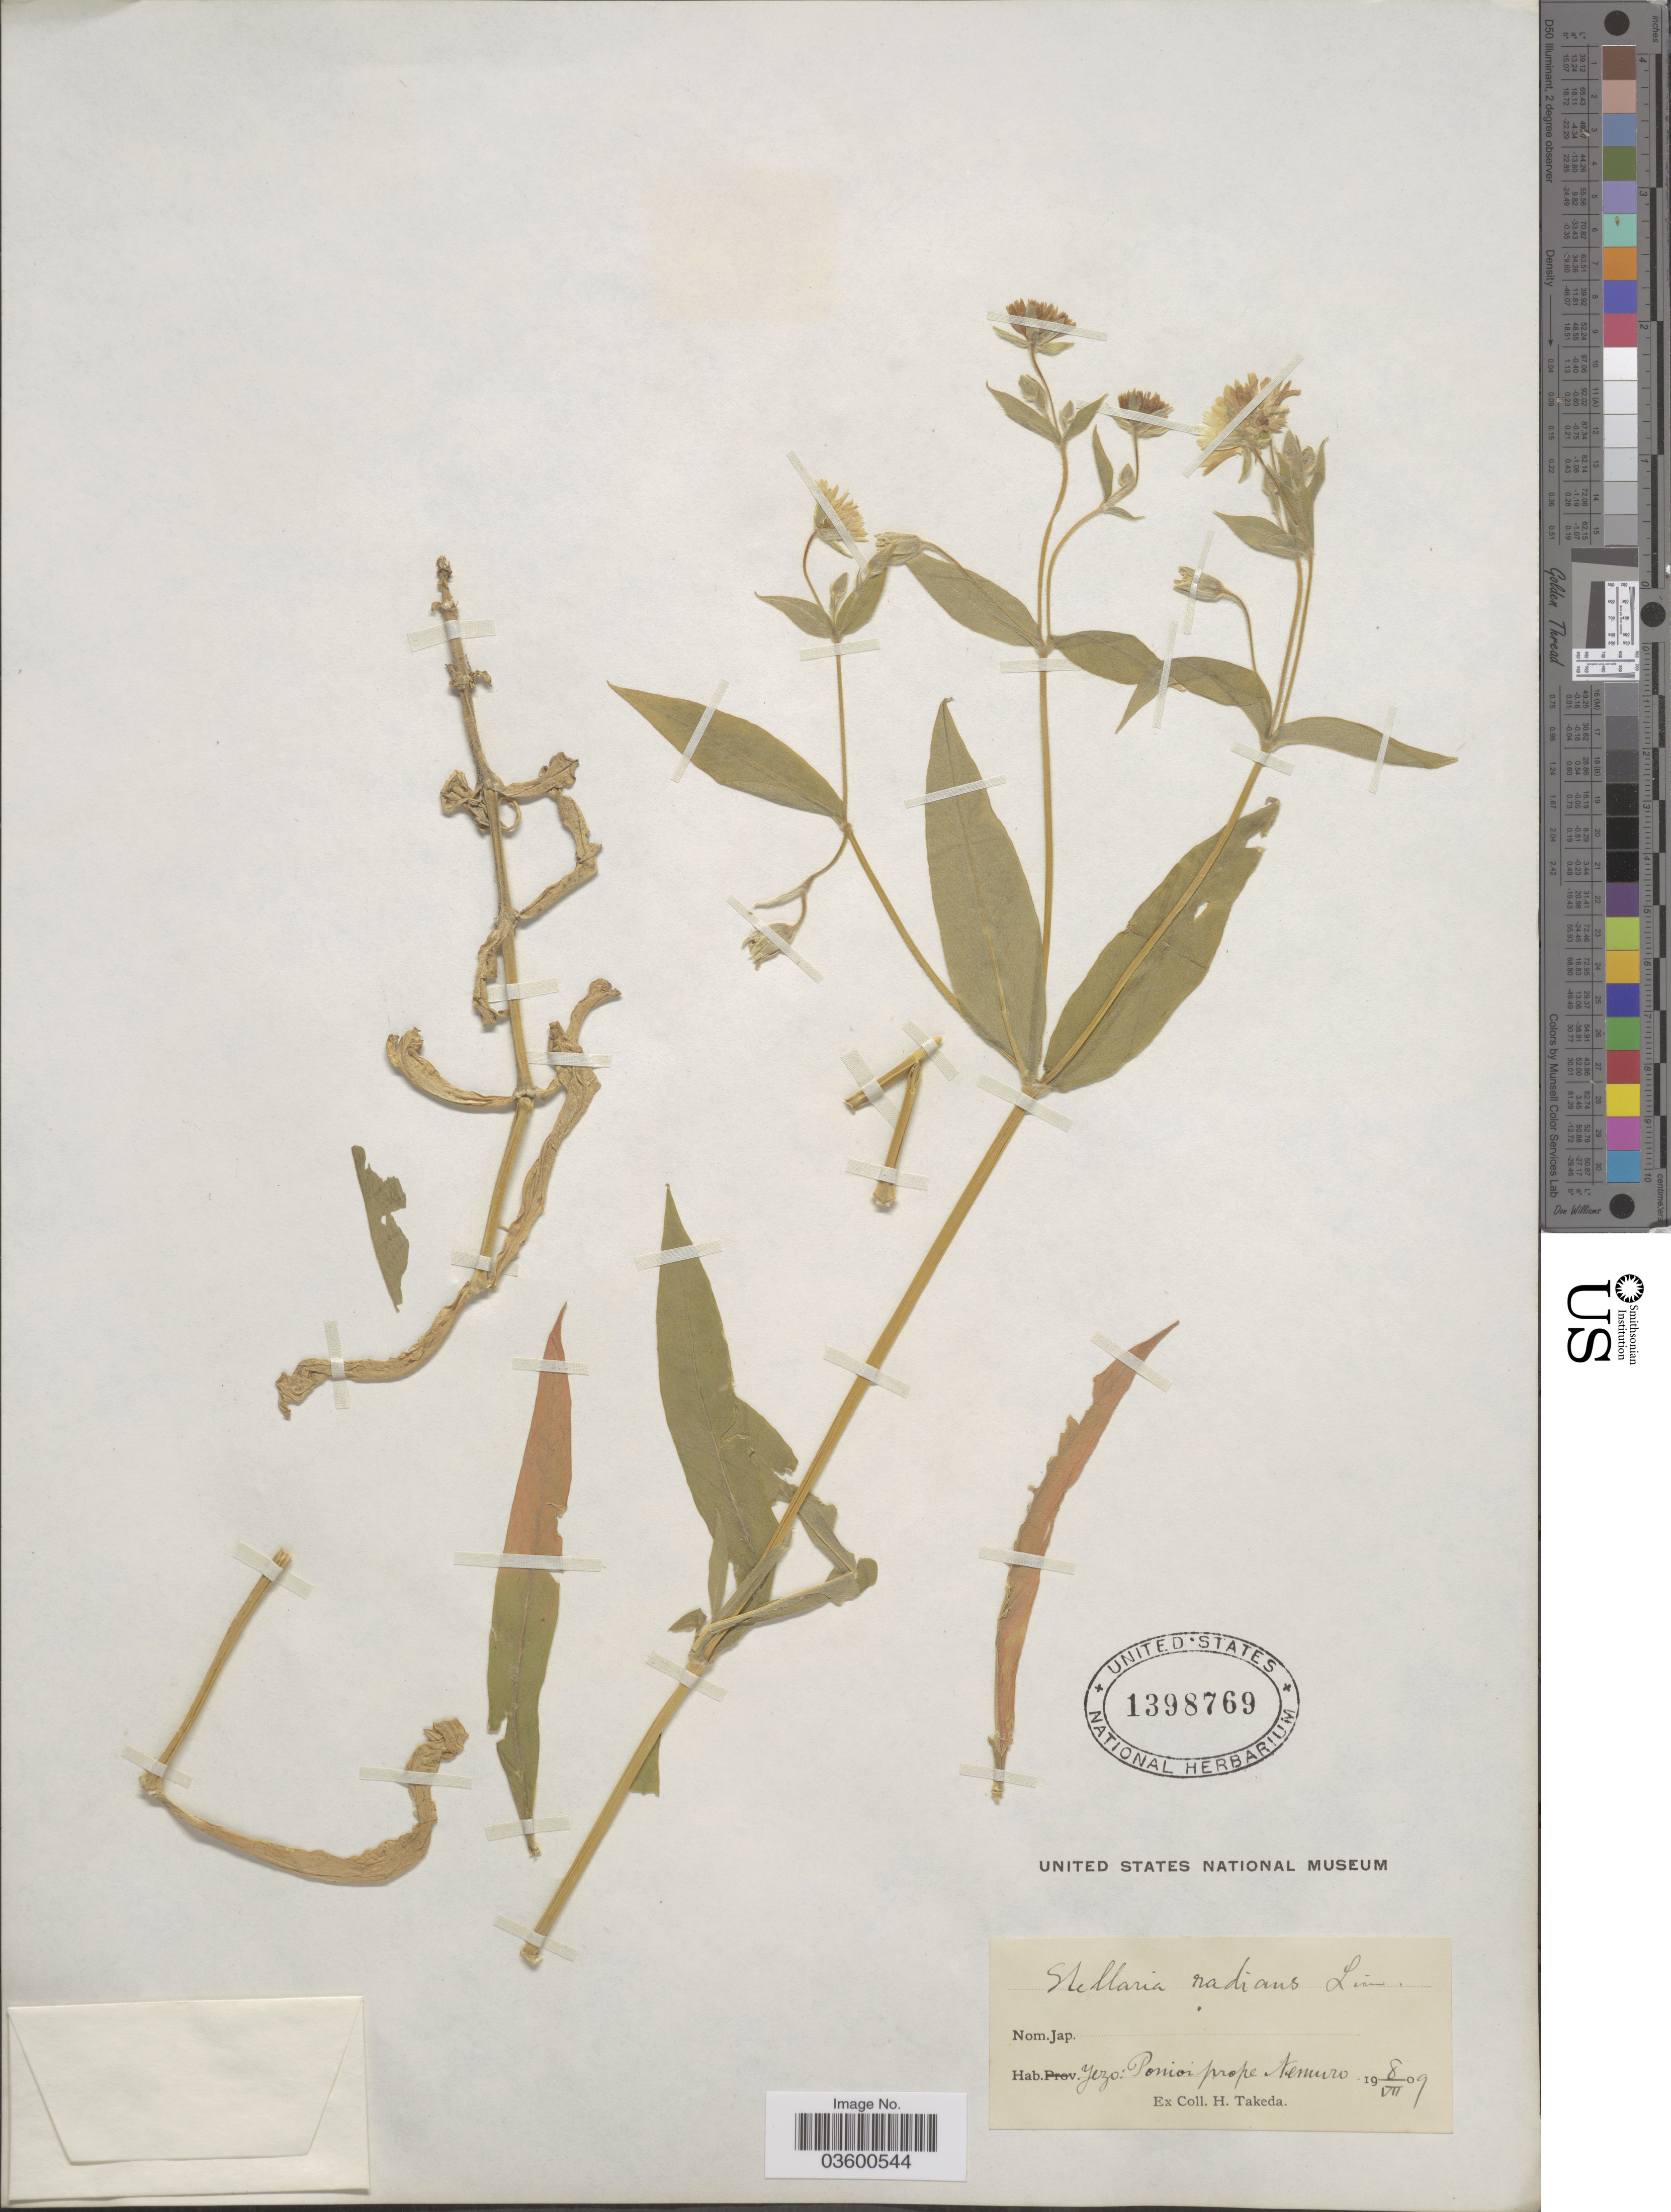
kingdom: Plantae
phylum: Tracheophyta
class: Magnoliopsida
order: Caryophyllales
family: Caryophyllaceae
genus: Stellaria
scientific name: Stellaria radians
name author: L.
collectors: H. Takeda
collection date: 1909-07-08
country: Japan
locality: Yezo: Ponioi prope Nemuro.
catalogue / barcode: US 1398769